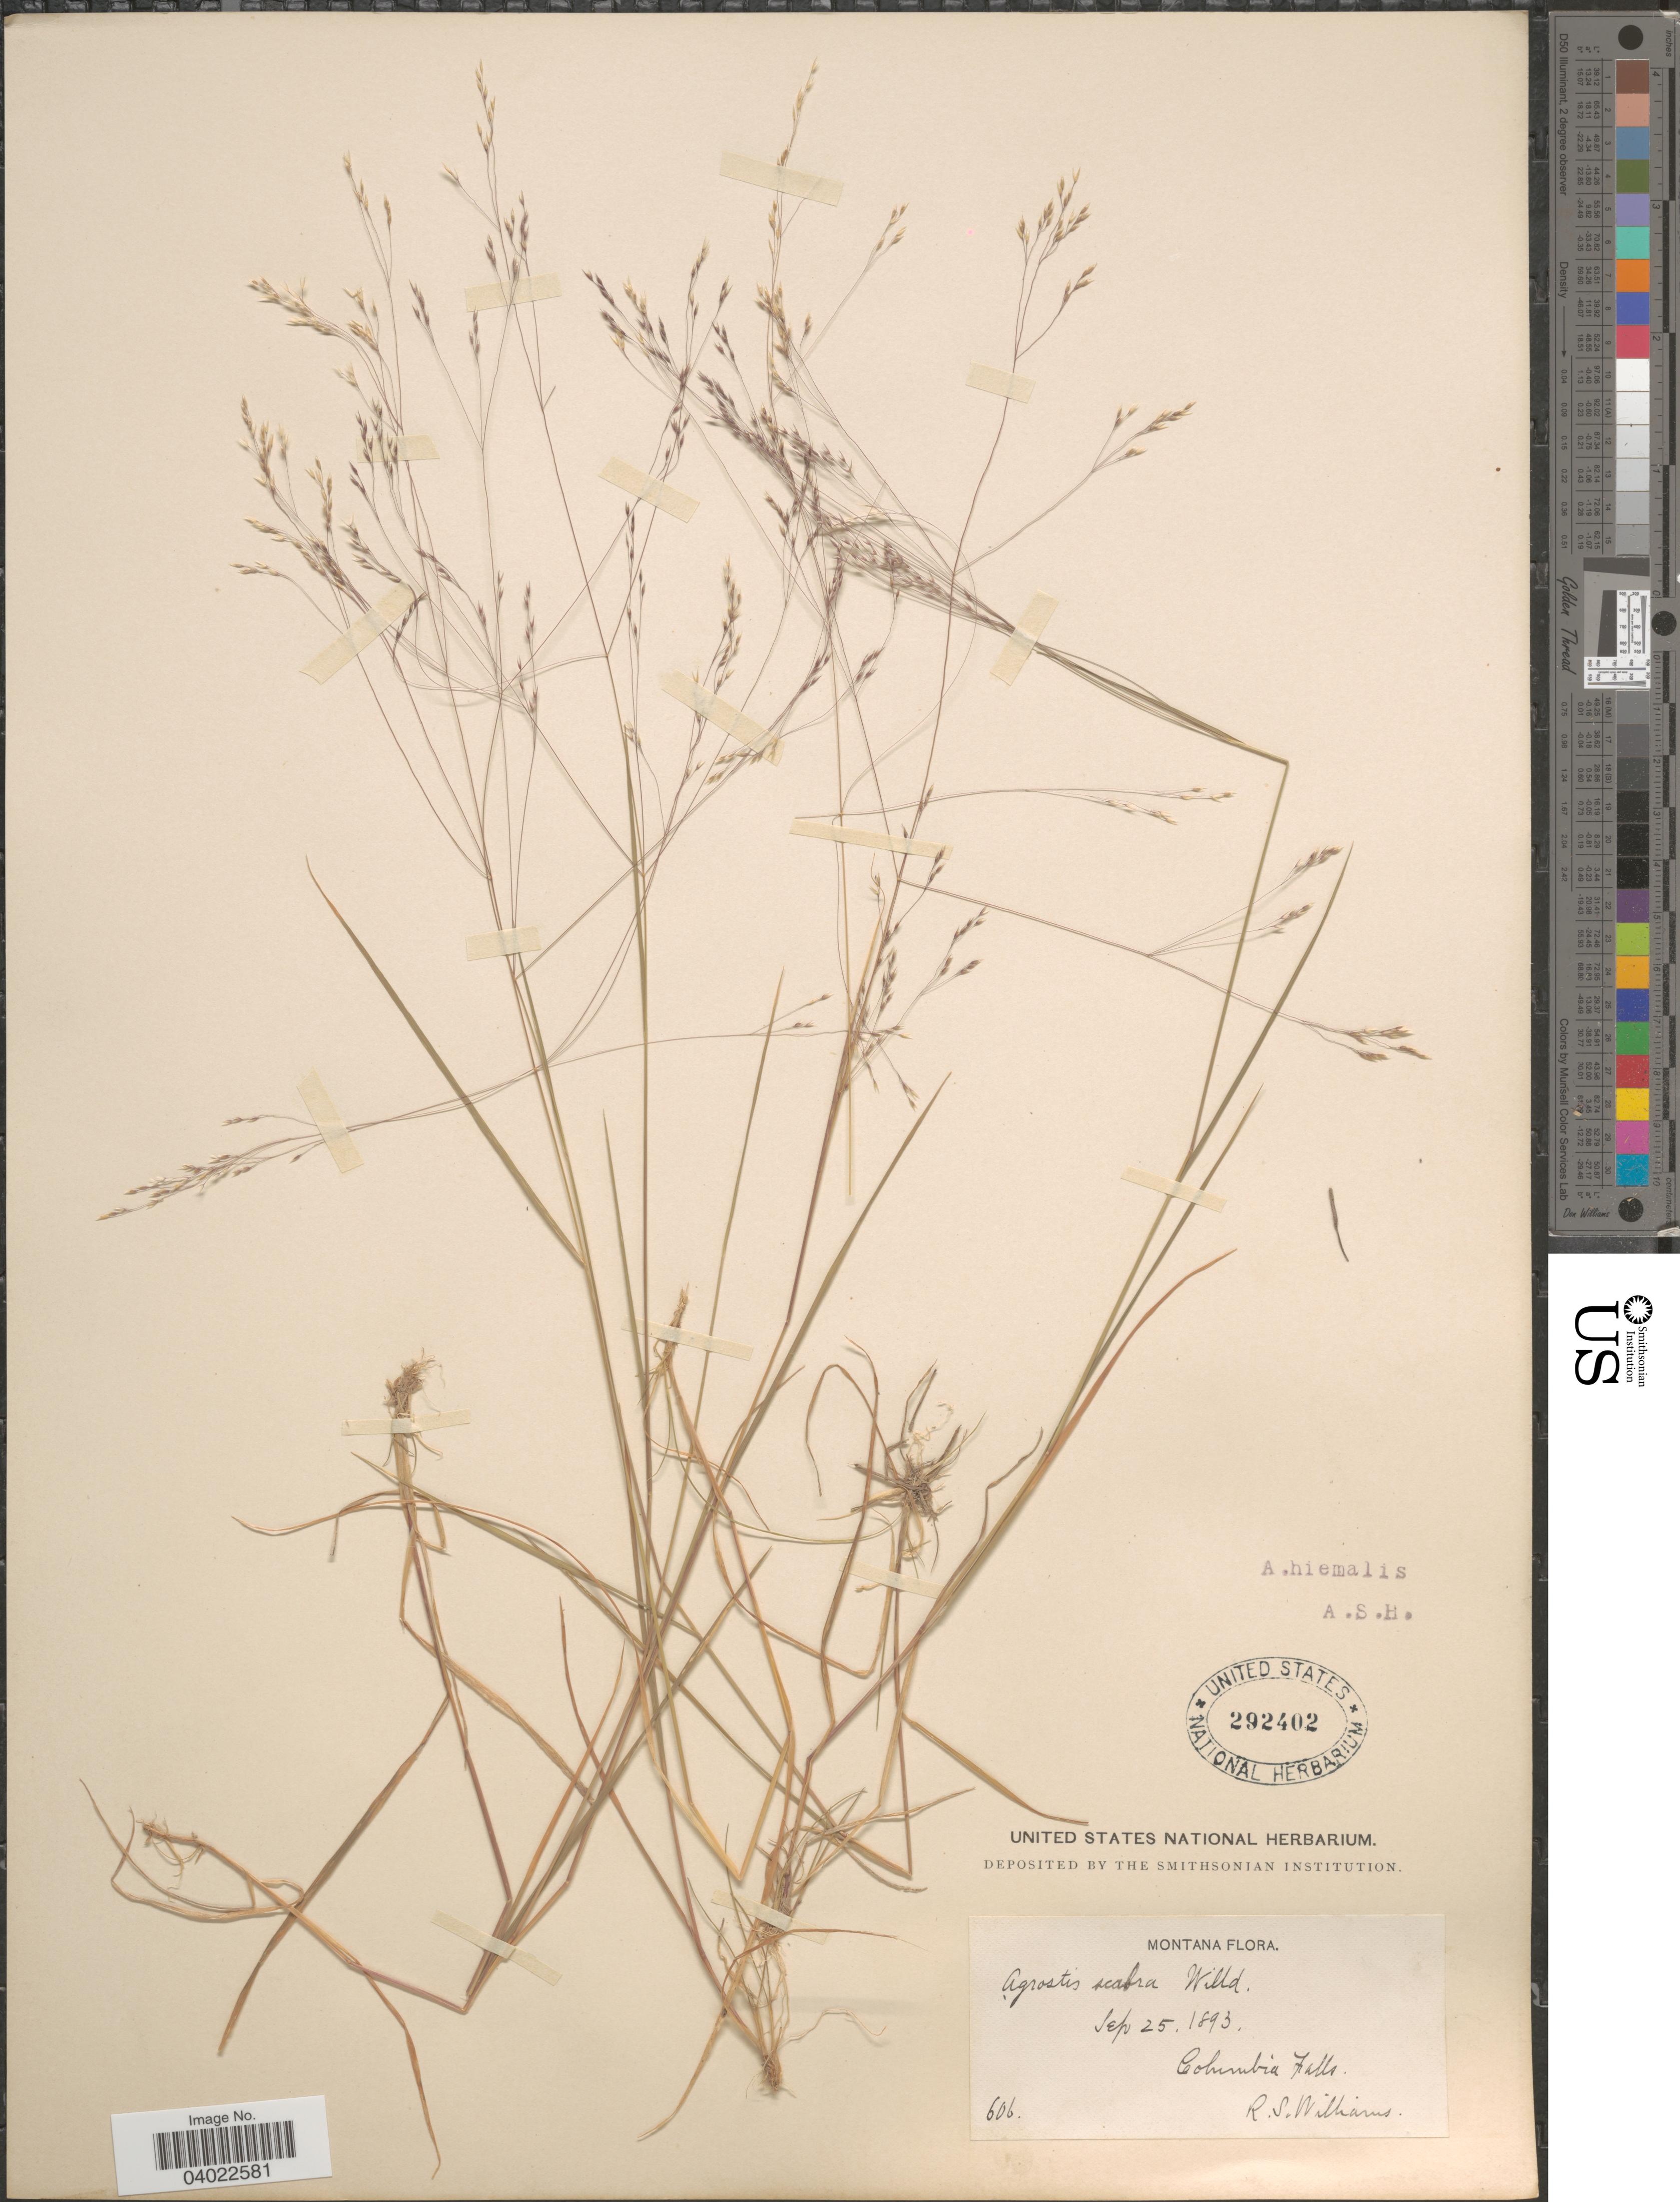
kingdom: Plantae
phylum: Tracheophyta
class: Liliopsida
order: Poales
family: Poaceae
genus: Agrostis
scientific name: Agrostis scabra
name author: Willd.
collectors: R. S. Williams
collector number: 606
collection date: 1893-09-25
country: United States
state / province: Montana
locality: Columbia Falls.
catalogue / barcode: US 292402